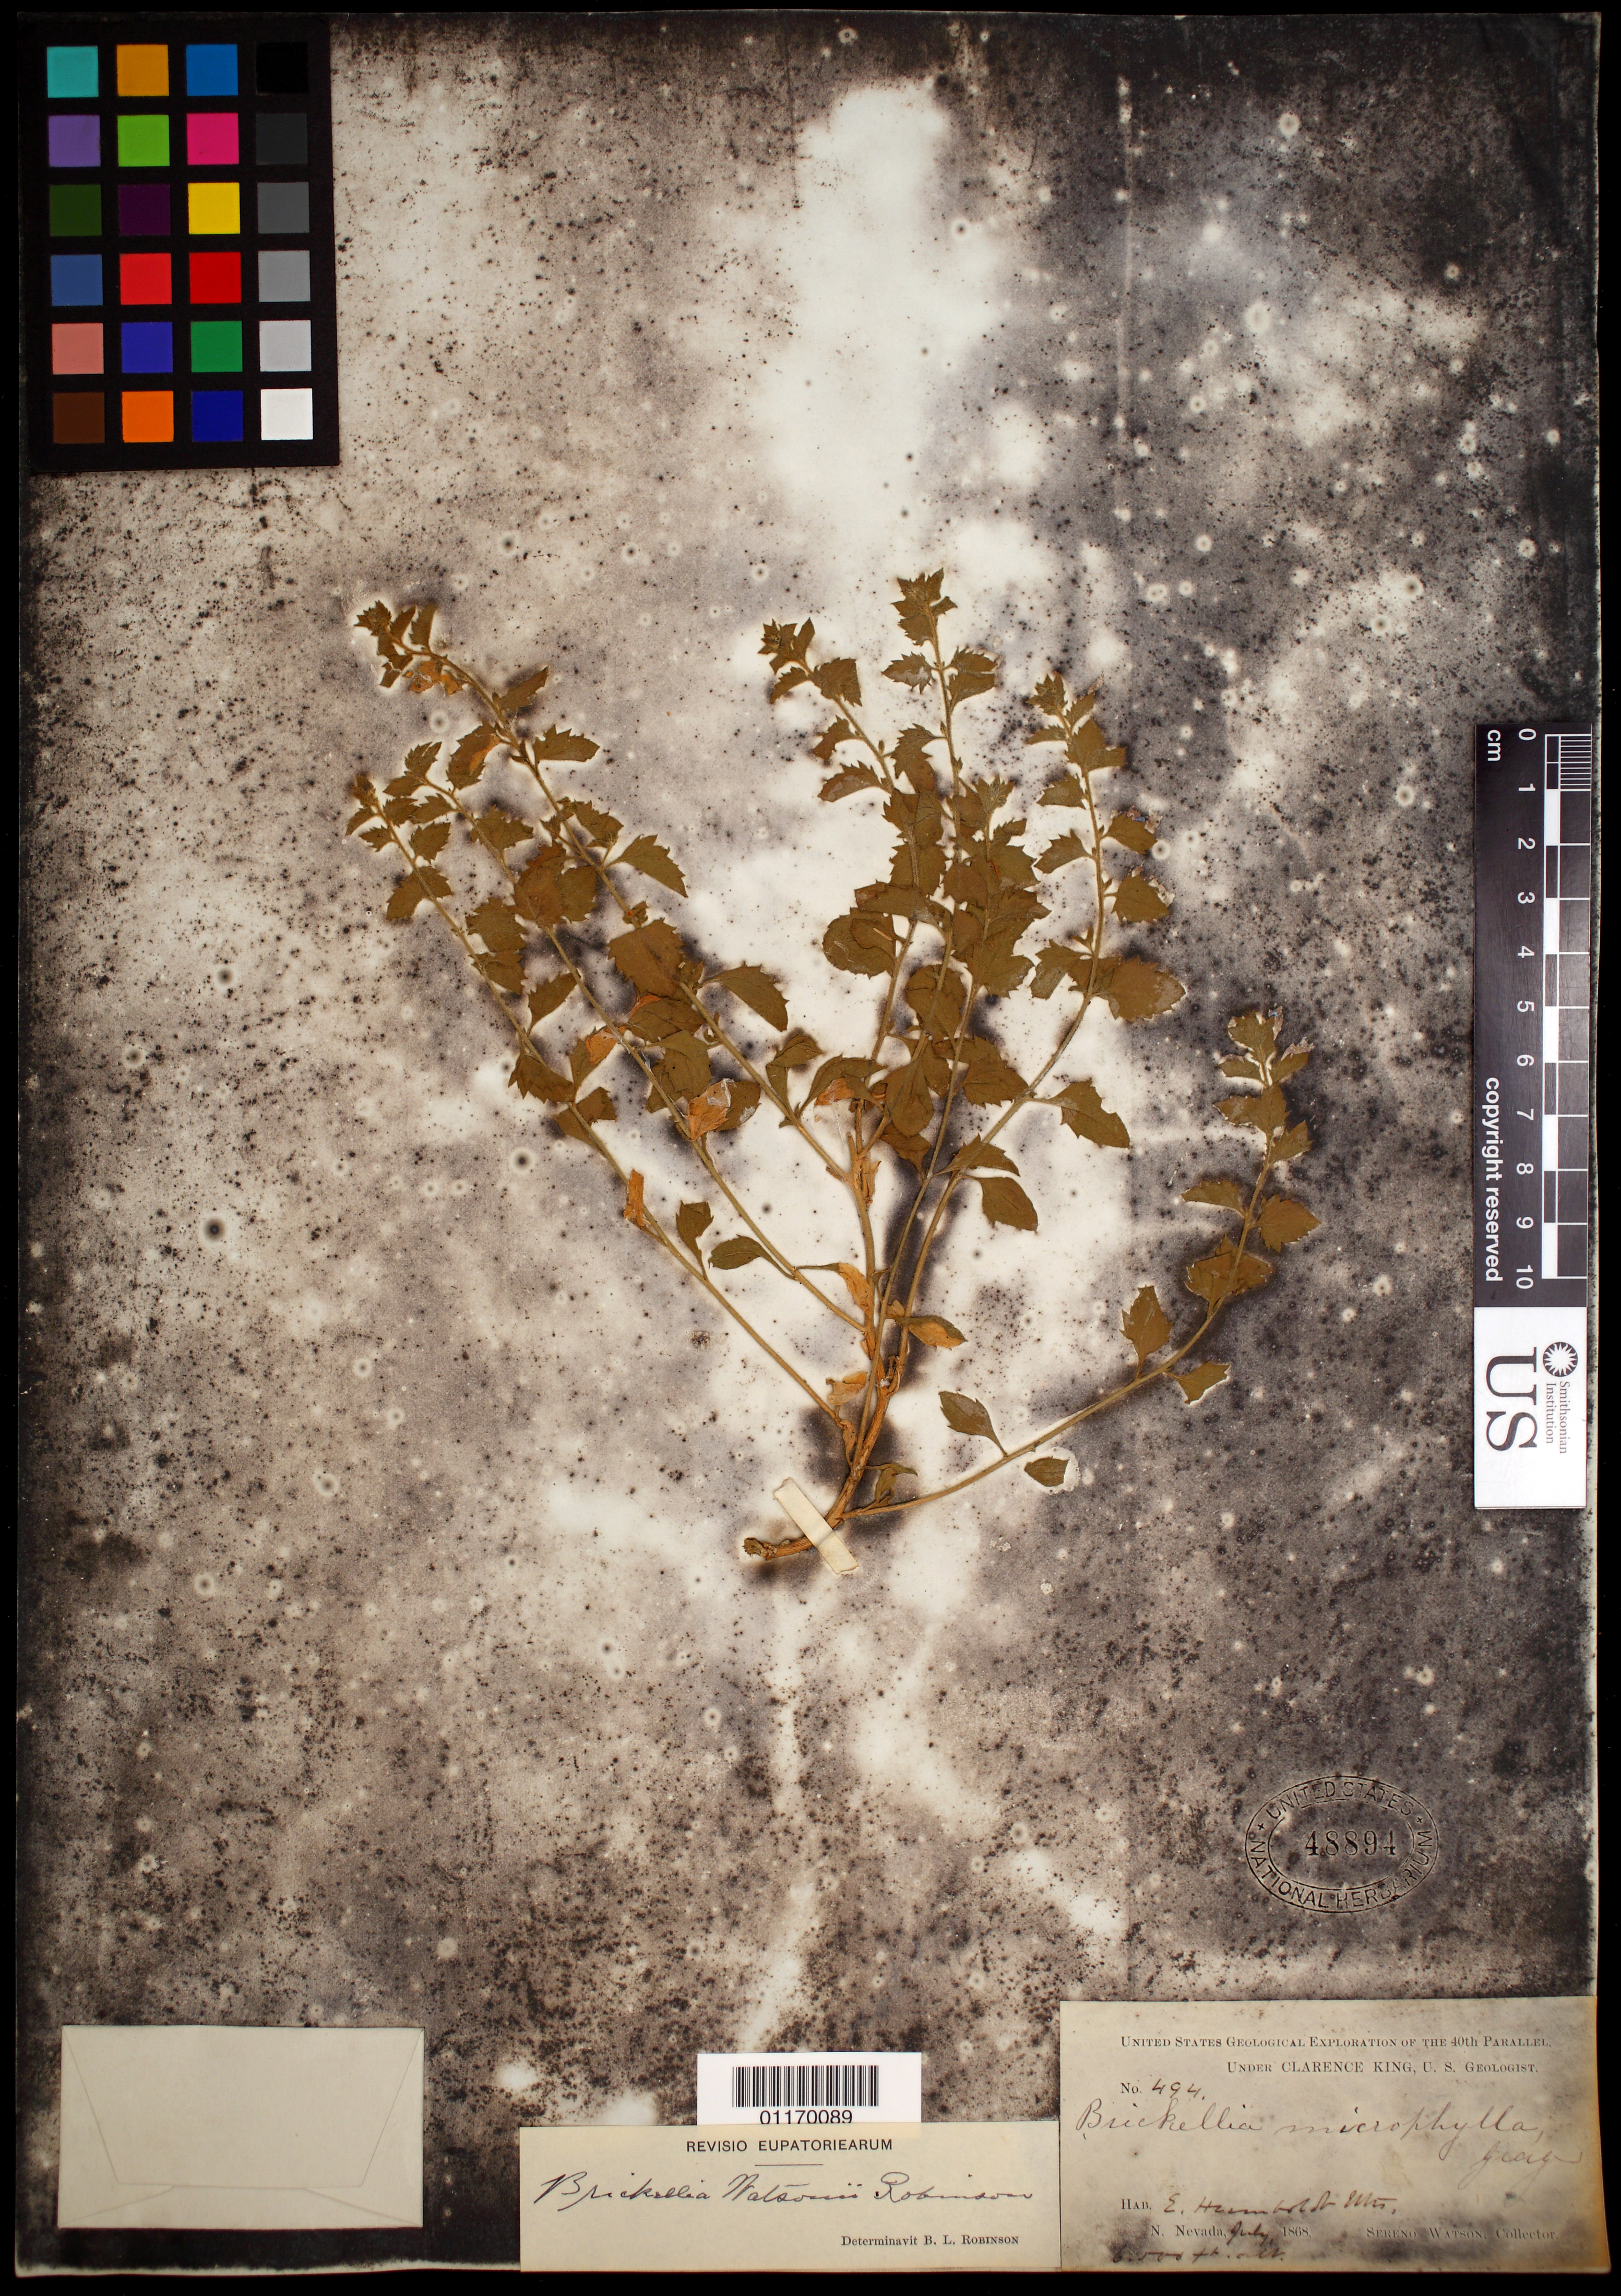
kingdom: Plantae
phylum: Tracheophyta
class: Magnoliopsida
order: Asterales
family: Asteraceae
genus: Brickellia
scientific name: Brickellia watsonii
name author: B.L. Rob.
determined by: Robinson, B. L.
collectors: S. Watson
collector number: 494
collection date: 1868-07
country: United States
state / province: Nevada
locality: E. Humboldt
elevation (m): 1981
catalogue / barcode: US 48894